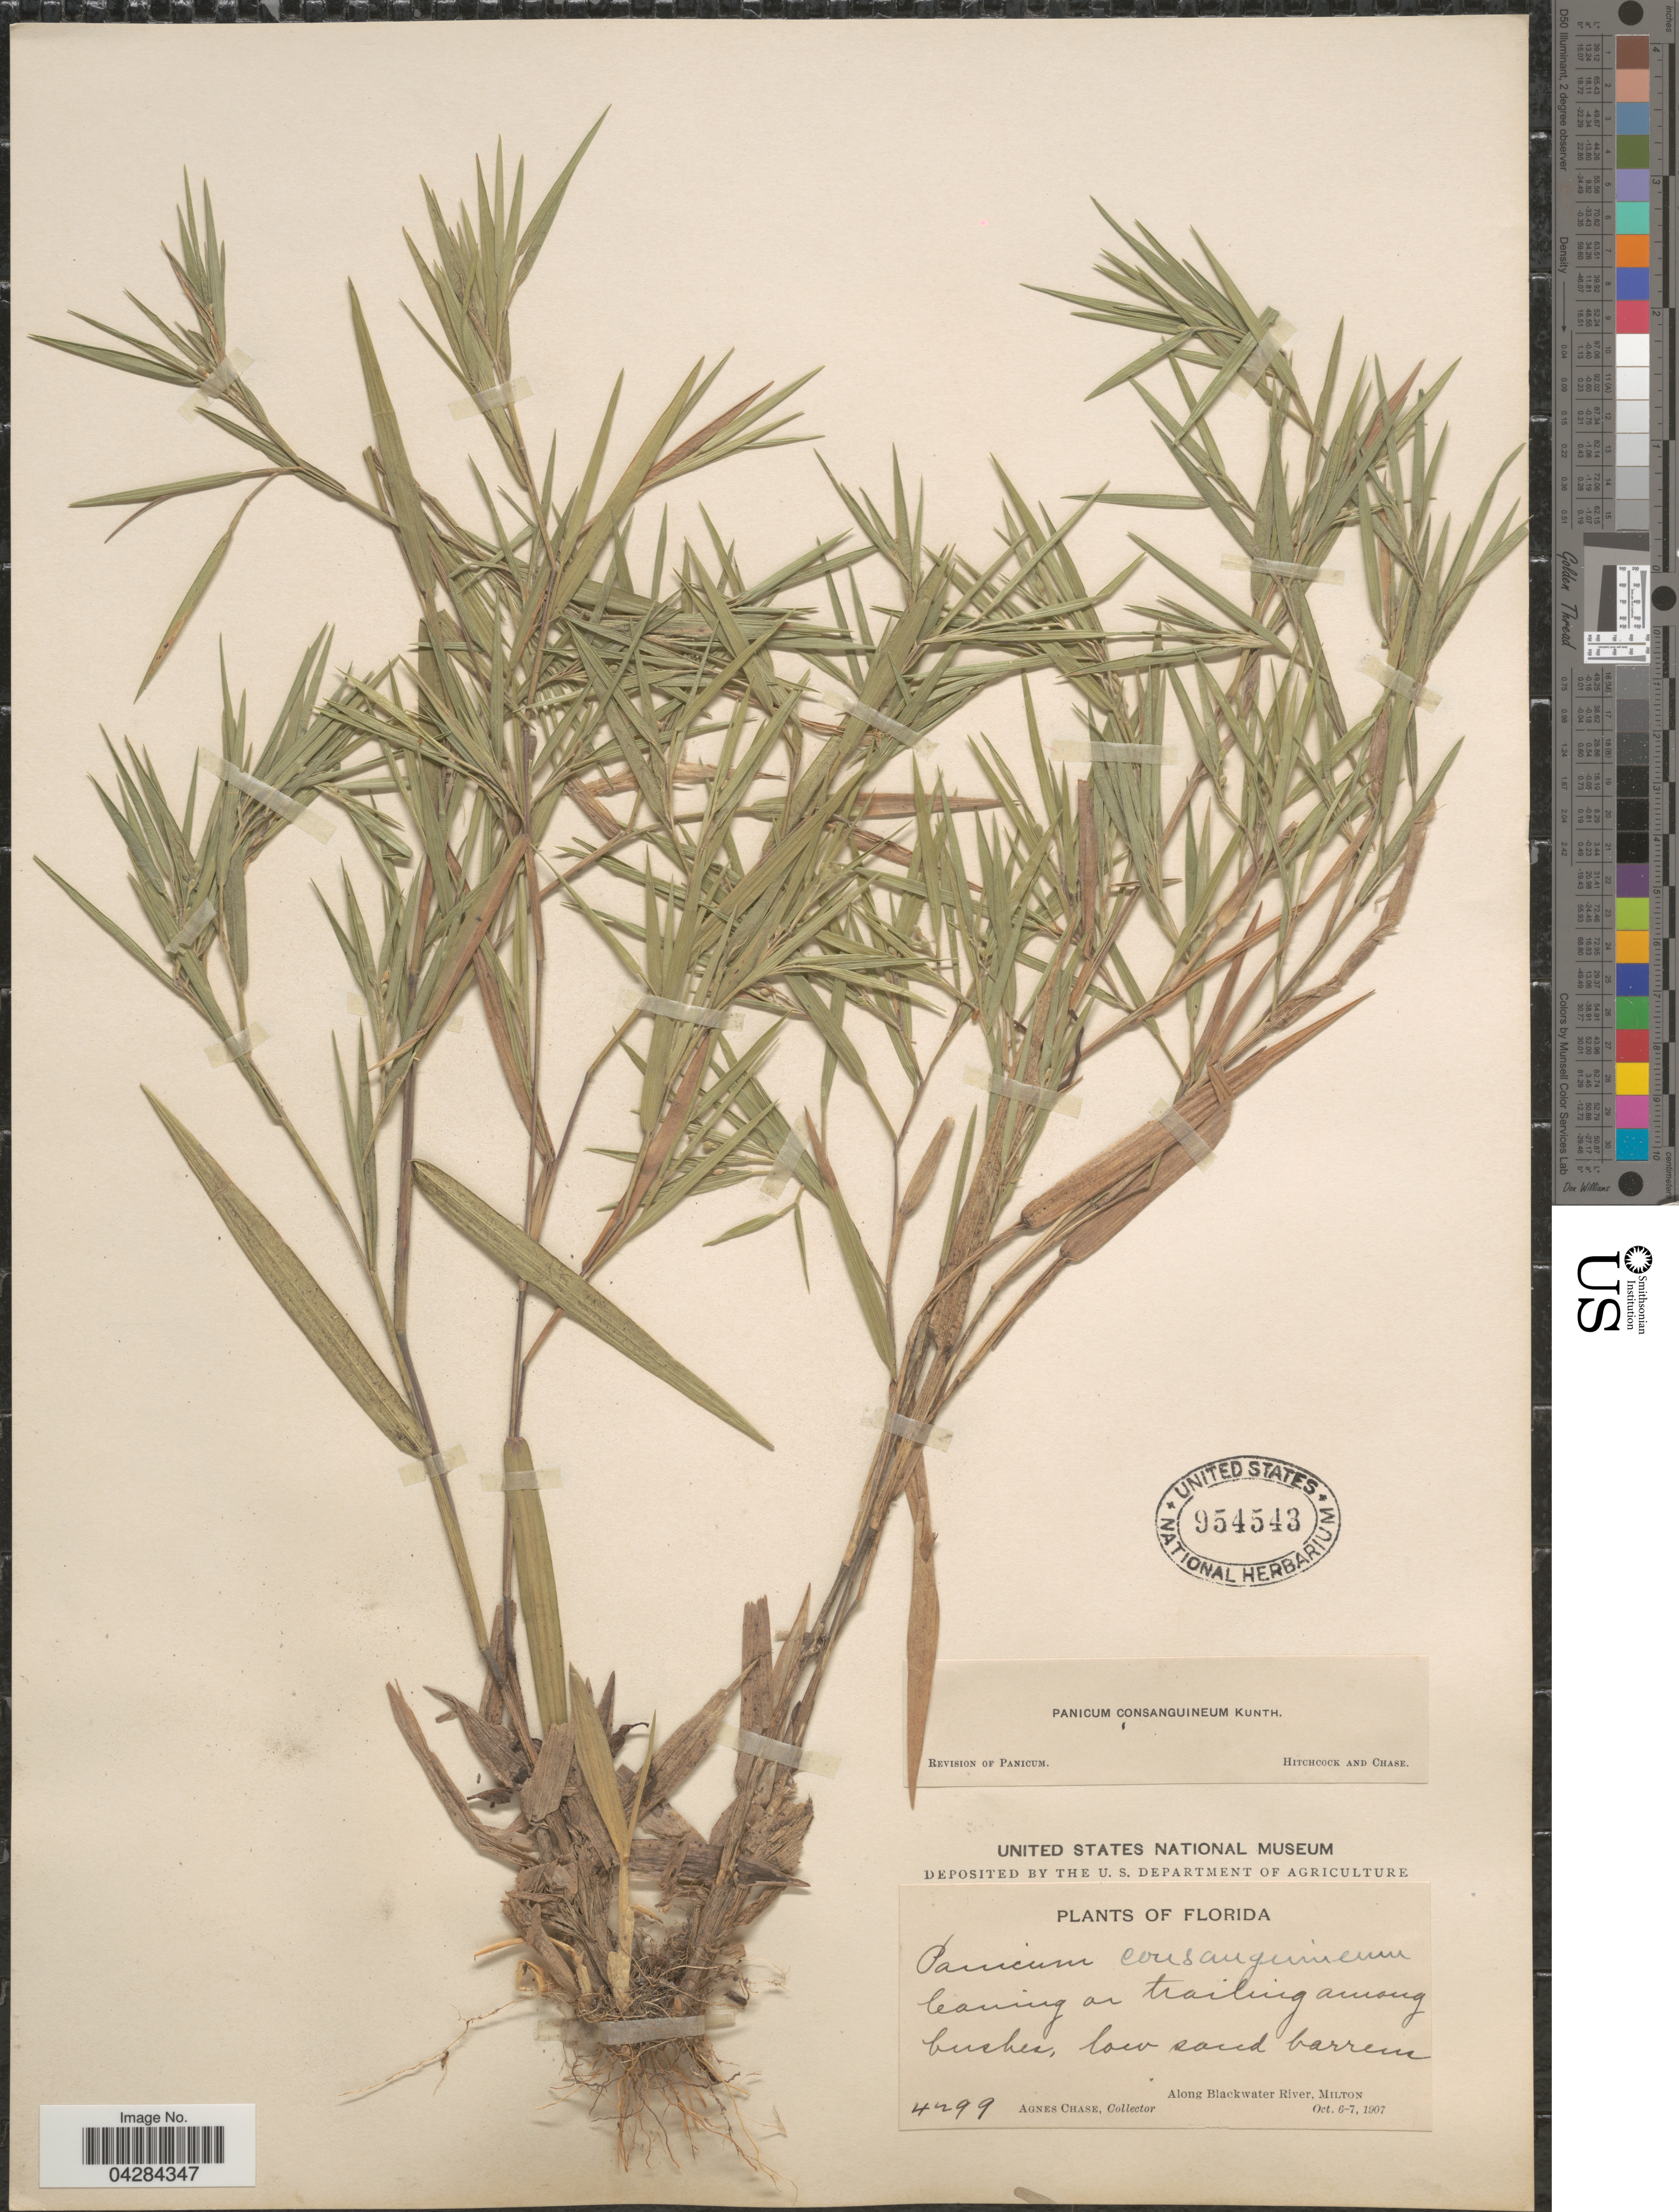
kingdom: Plantae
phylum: Tracheophyta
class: Liliopsida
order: Poales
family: Poaceae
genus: Dichanthelium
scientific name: Dichanthelium ovale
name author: (Elliott) Gould & C.A. Clark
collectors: A. Chase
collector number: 4299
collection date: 1907-10-06/1907-10-07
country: United States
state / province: Florida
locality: Leaning on trailing among bushes, low sand barrens. Along Blackwater River, Milton.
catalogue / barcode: US 954543